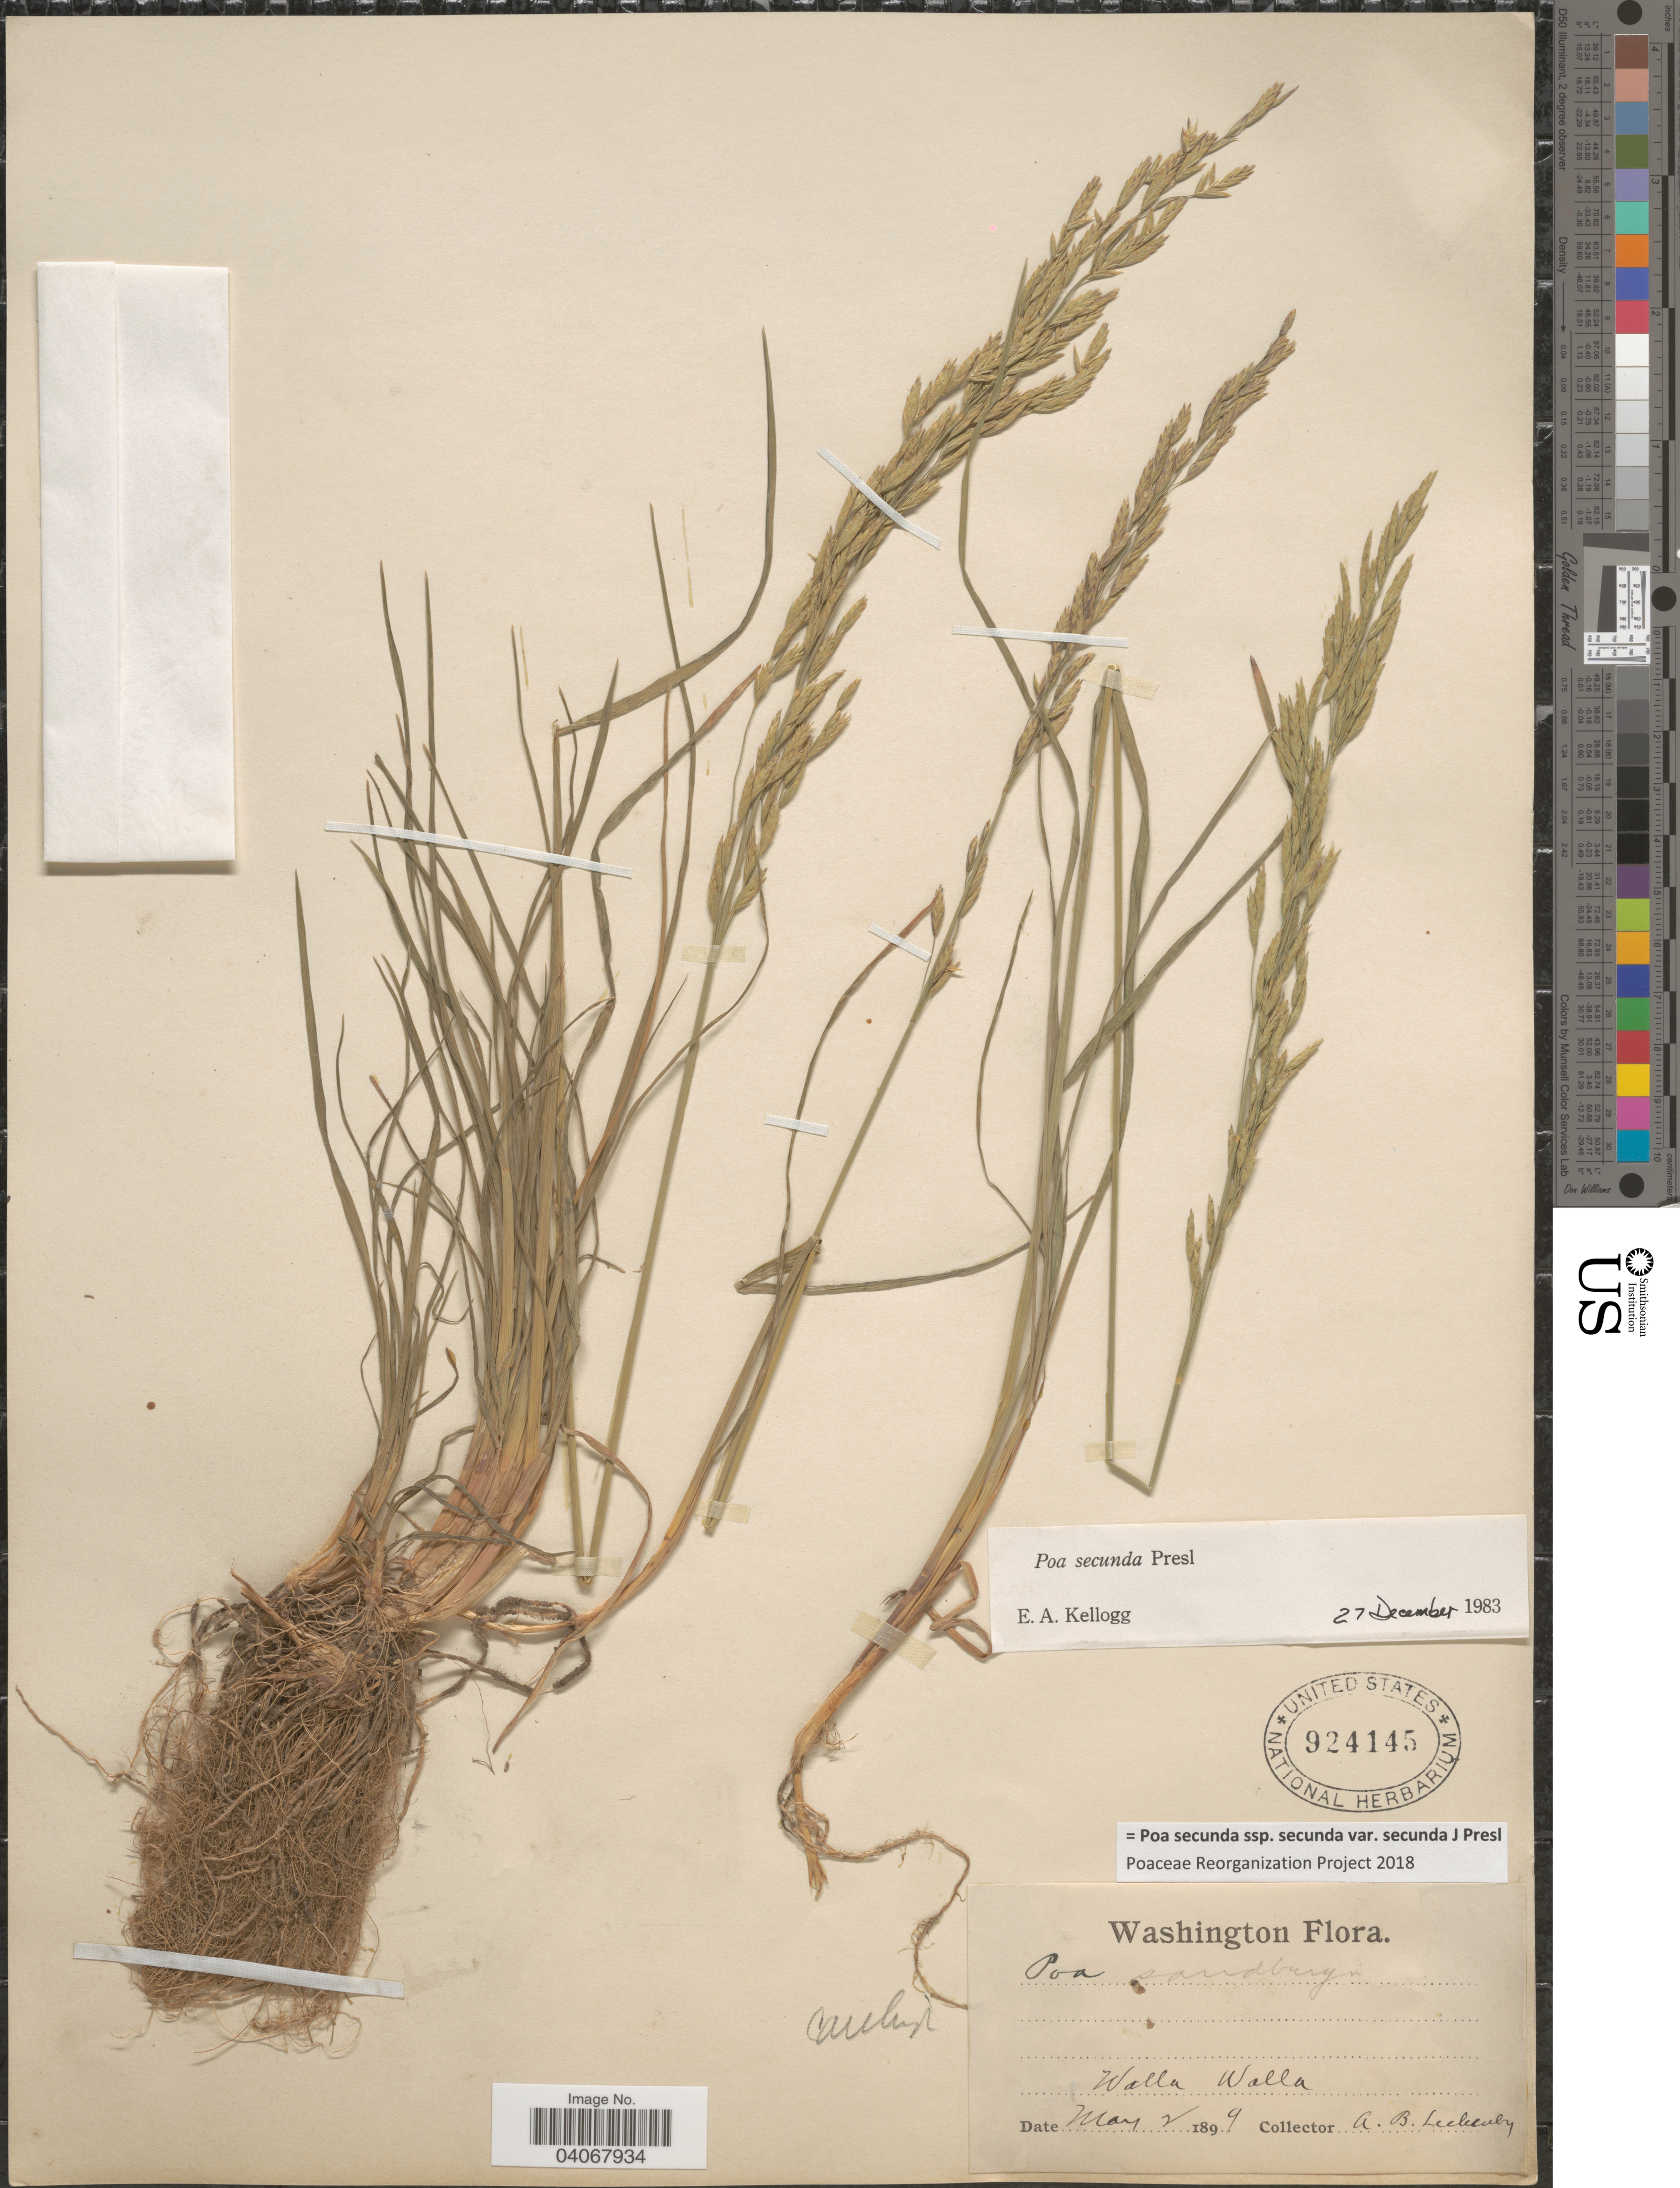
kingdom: Plantae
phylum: Tracheophyta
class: Liliopsida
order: Poales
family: Poaceae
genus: Poa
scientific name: Poa secunda subsp. secunda var. secunda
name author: J. Presl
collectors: A. Leckenby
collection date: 1899-05-02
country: United States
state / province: Washington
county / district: Walla Walla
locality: Walla Walla.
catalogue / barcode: US 924145